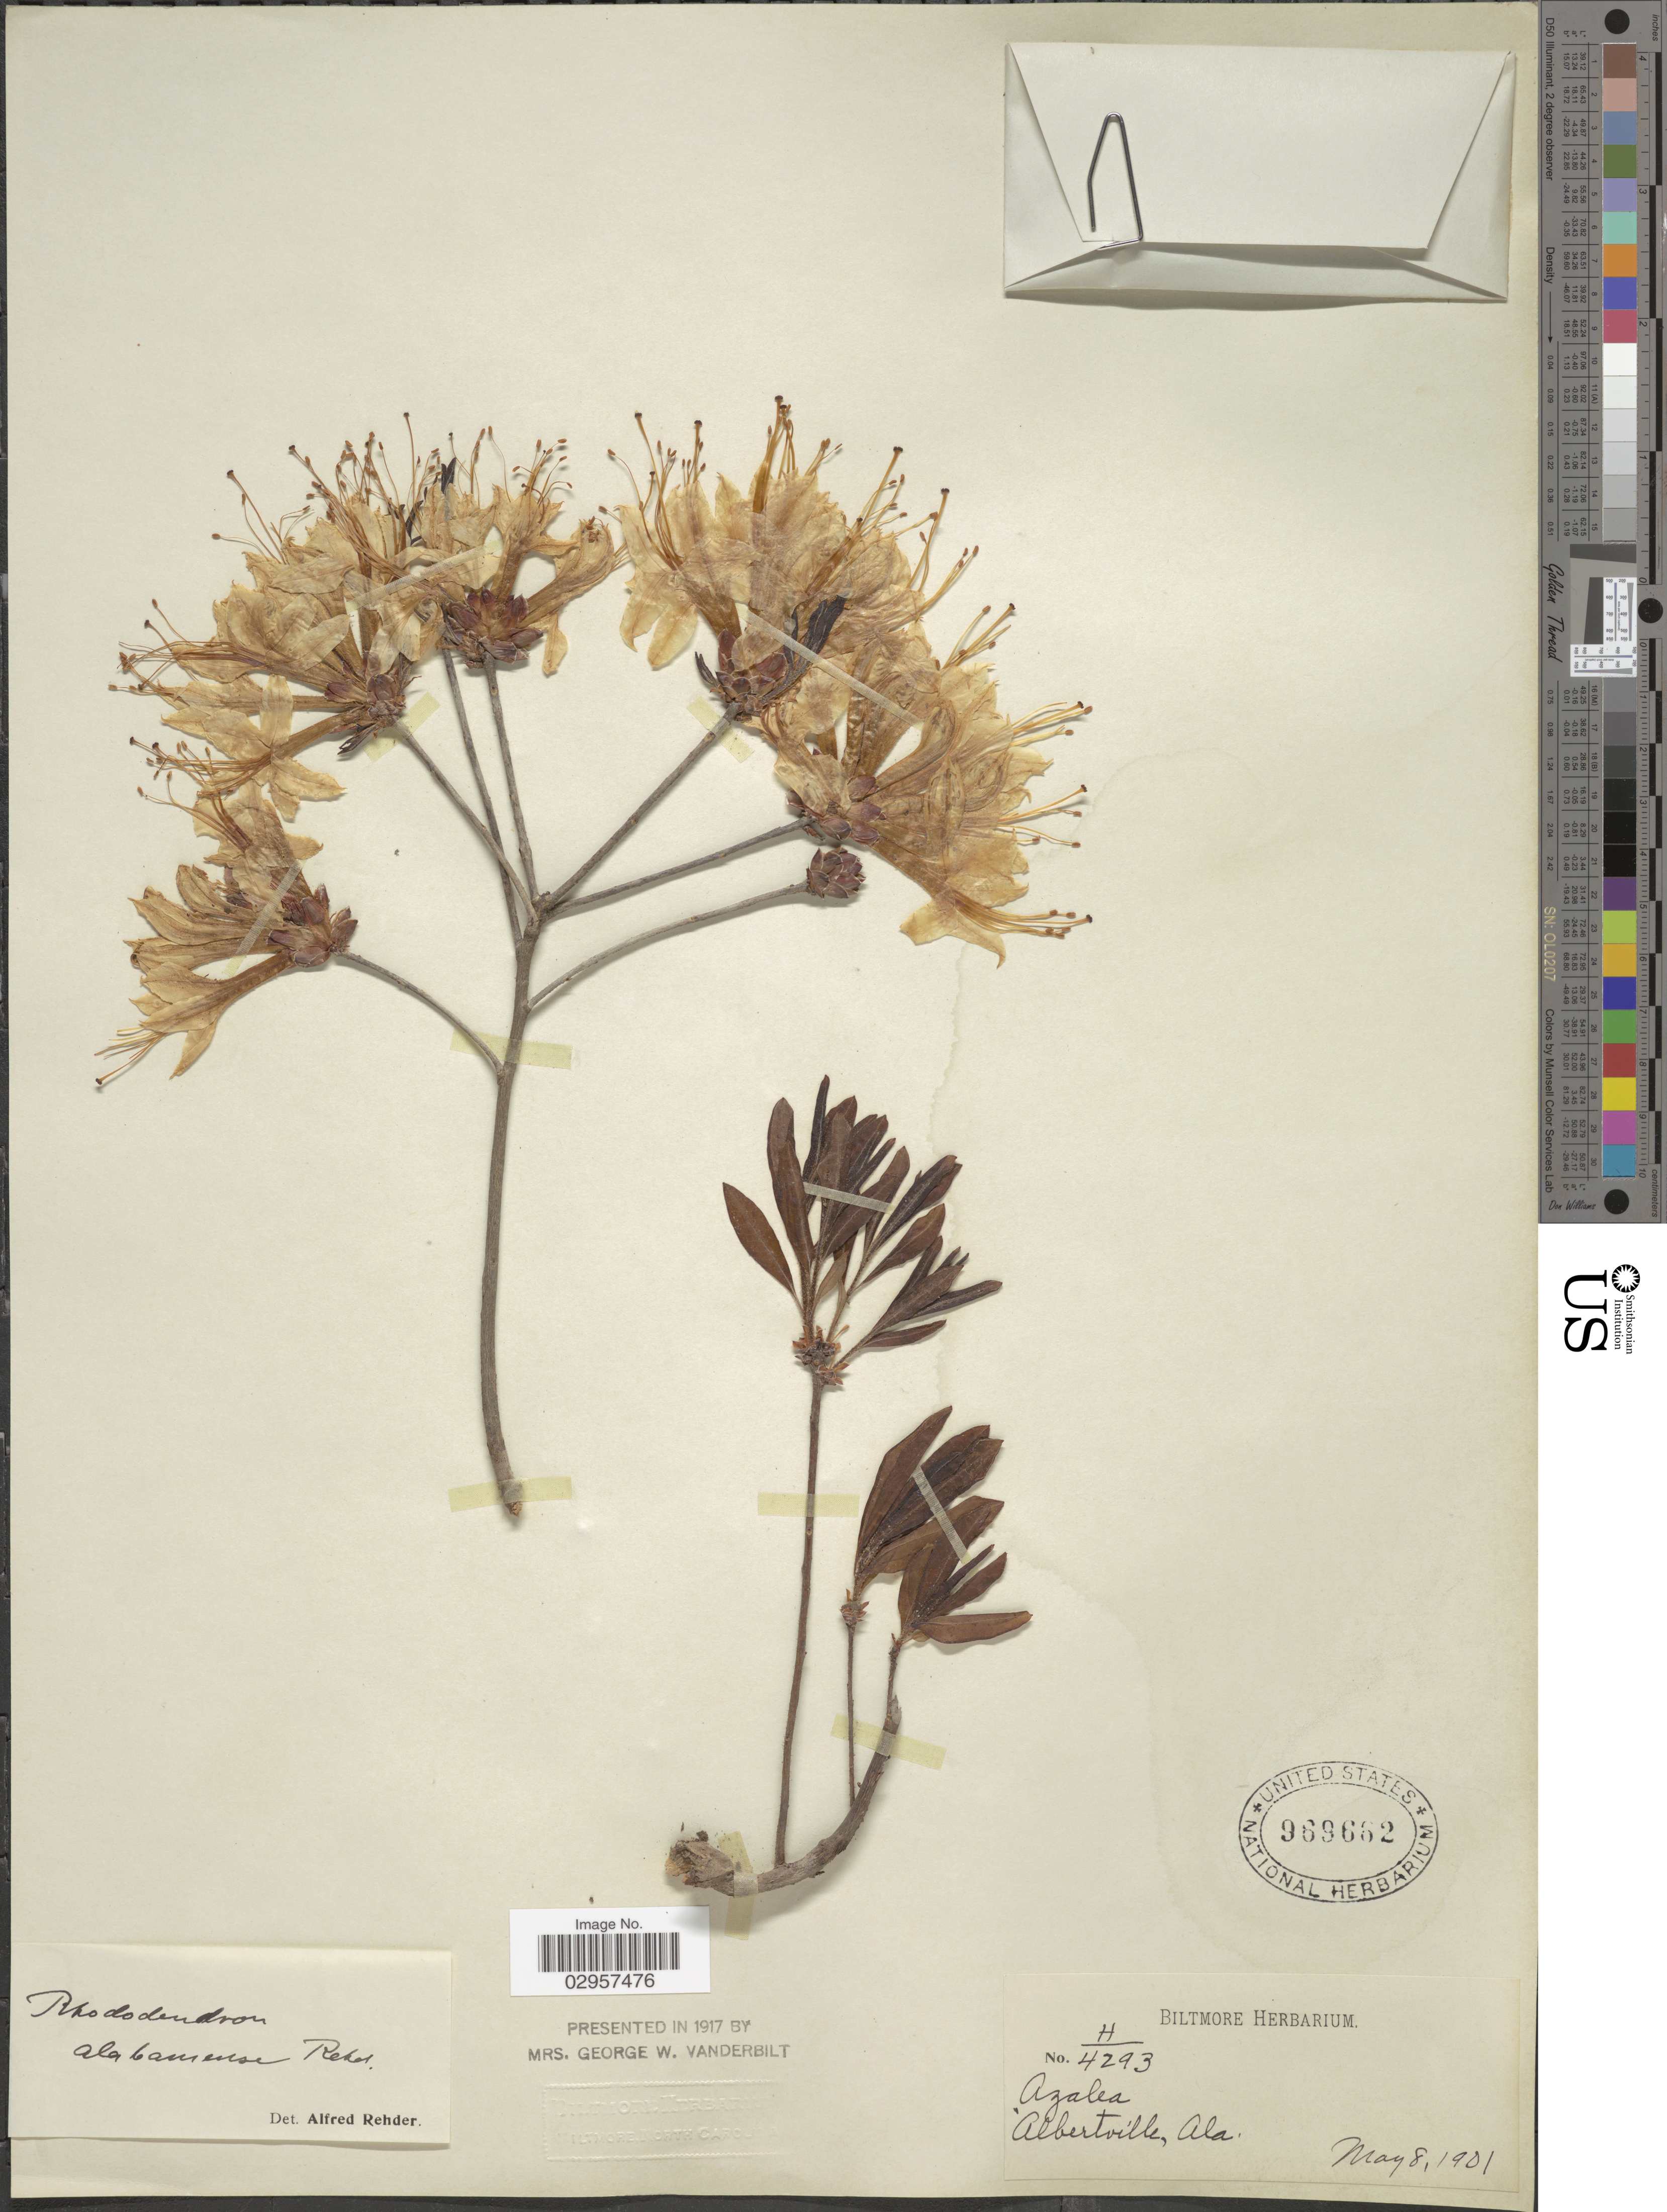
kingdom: Plantae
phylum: Tracheophyta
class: Magnoliopsida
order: Ericales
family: Ericaceae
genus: Rhododendron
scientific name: Rhododendron alabamense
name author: Rehder in E.H. Wilson & Rehder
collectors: ex herb. Biltmore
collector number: H/4293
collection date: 1901-05-08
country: United States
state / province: Alabama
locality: Albertville.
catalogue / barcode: US 969662